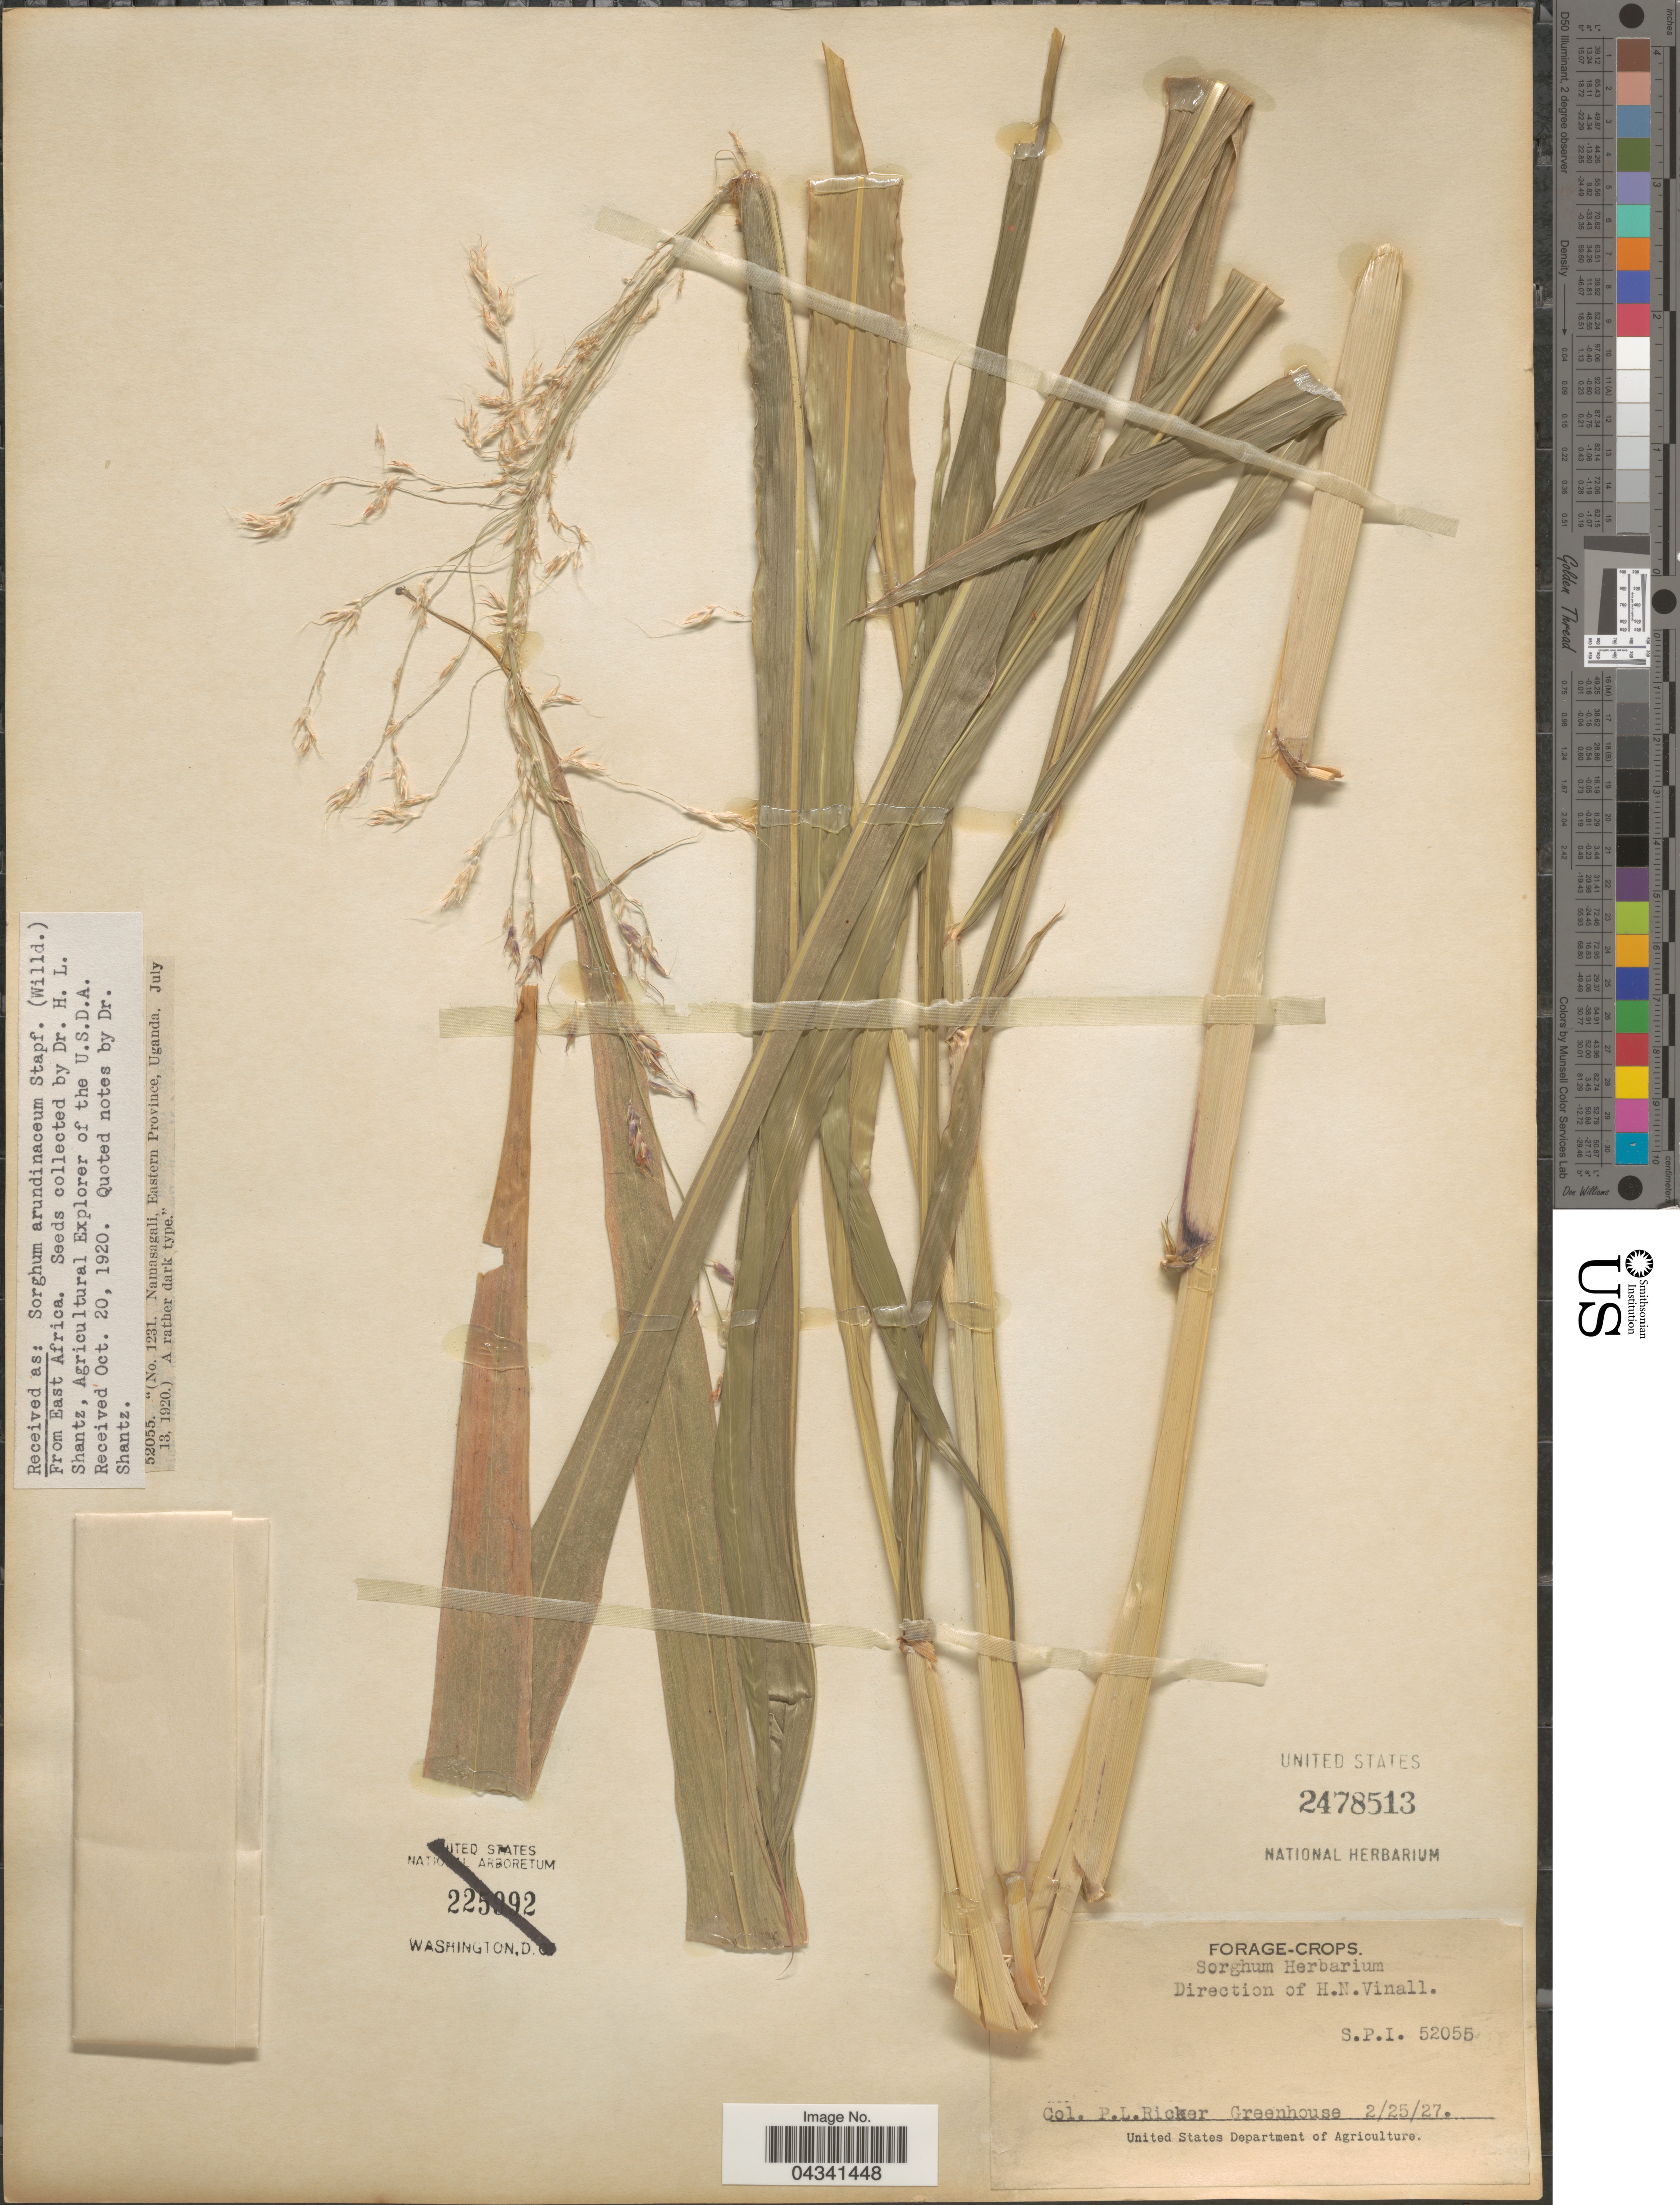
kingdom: Plantae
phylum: Tracheophyta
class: Liliopsida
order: Poales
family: Poaceae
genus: Sorghum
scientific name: Sorghum arundinaceum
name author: (Desv.) Stapf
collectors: P. Ricker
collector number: S.P.I. 52055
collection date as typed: Transcribed d/m/y: 25/2/27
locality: Greenhouse.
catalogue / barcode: US 2478513